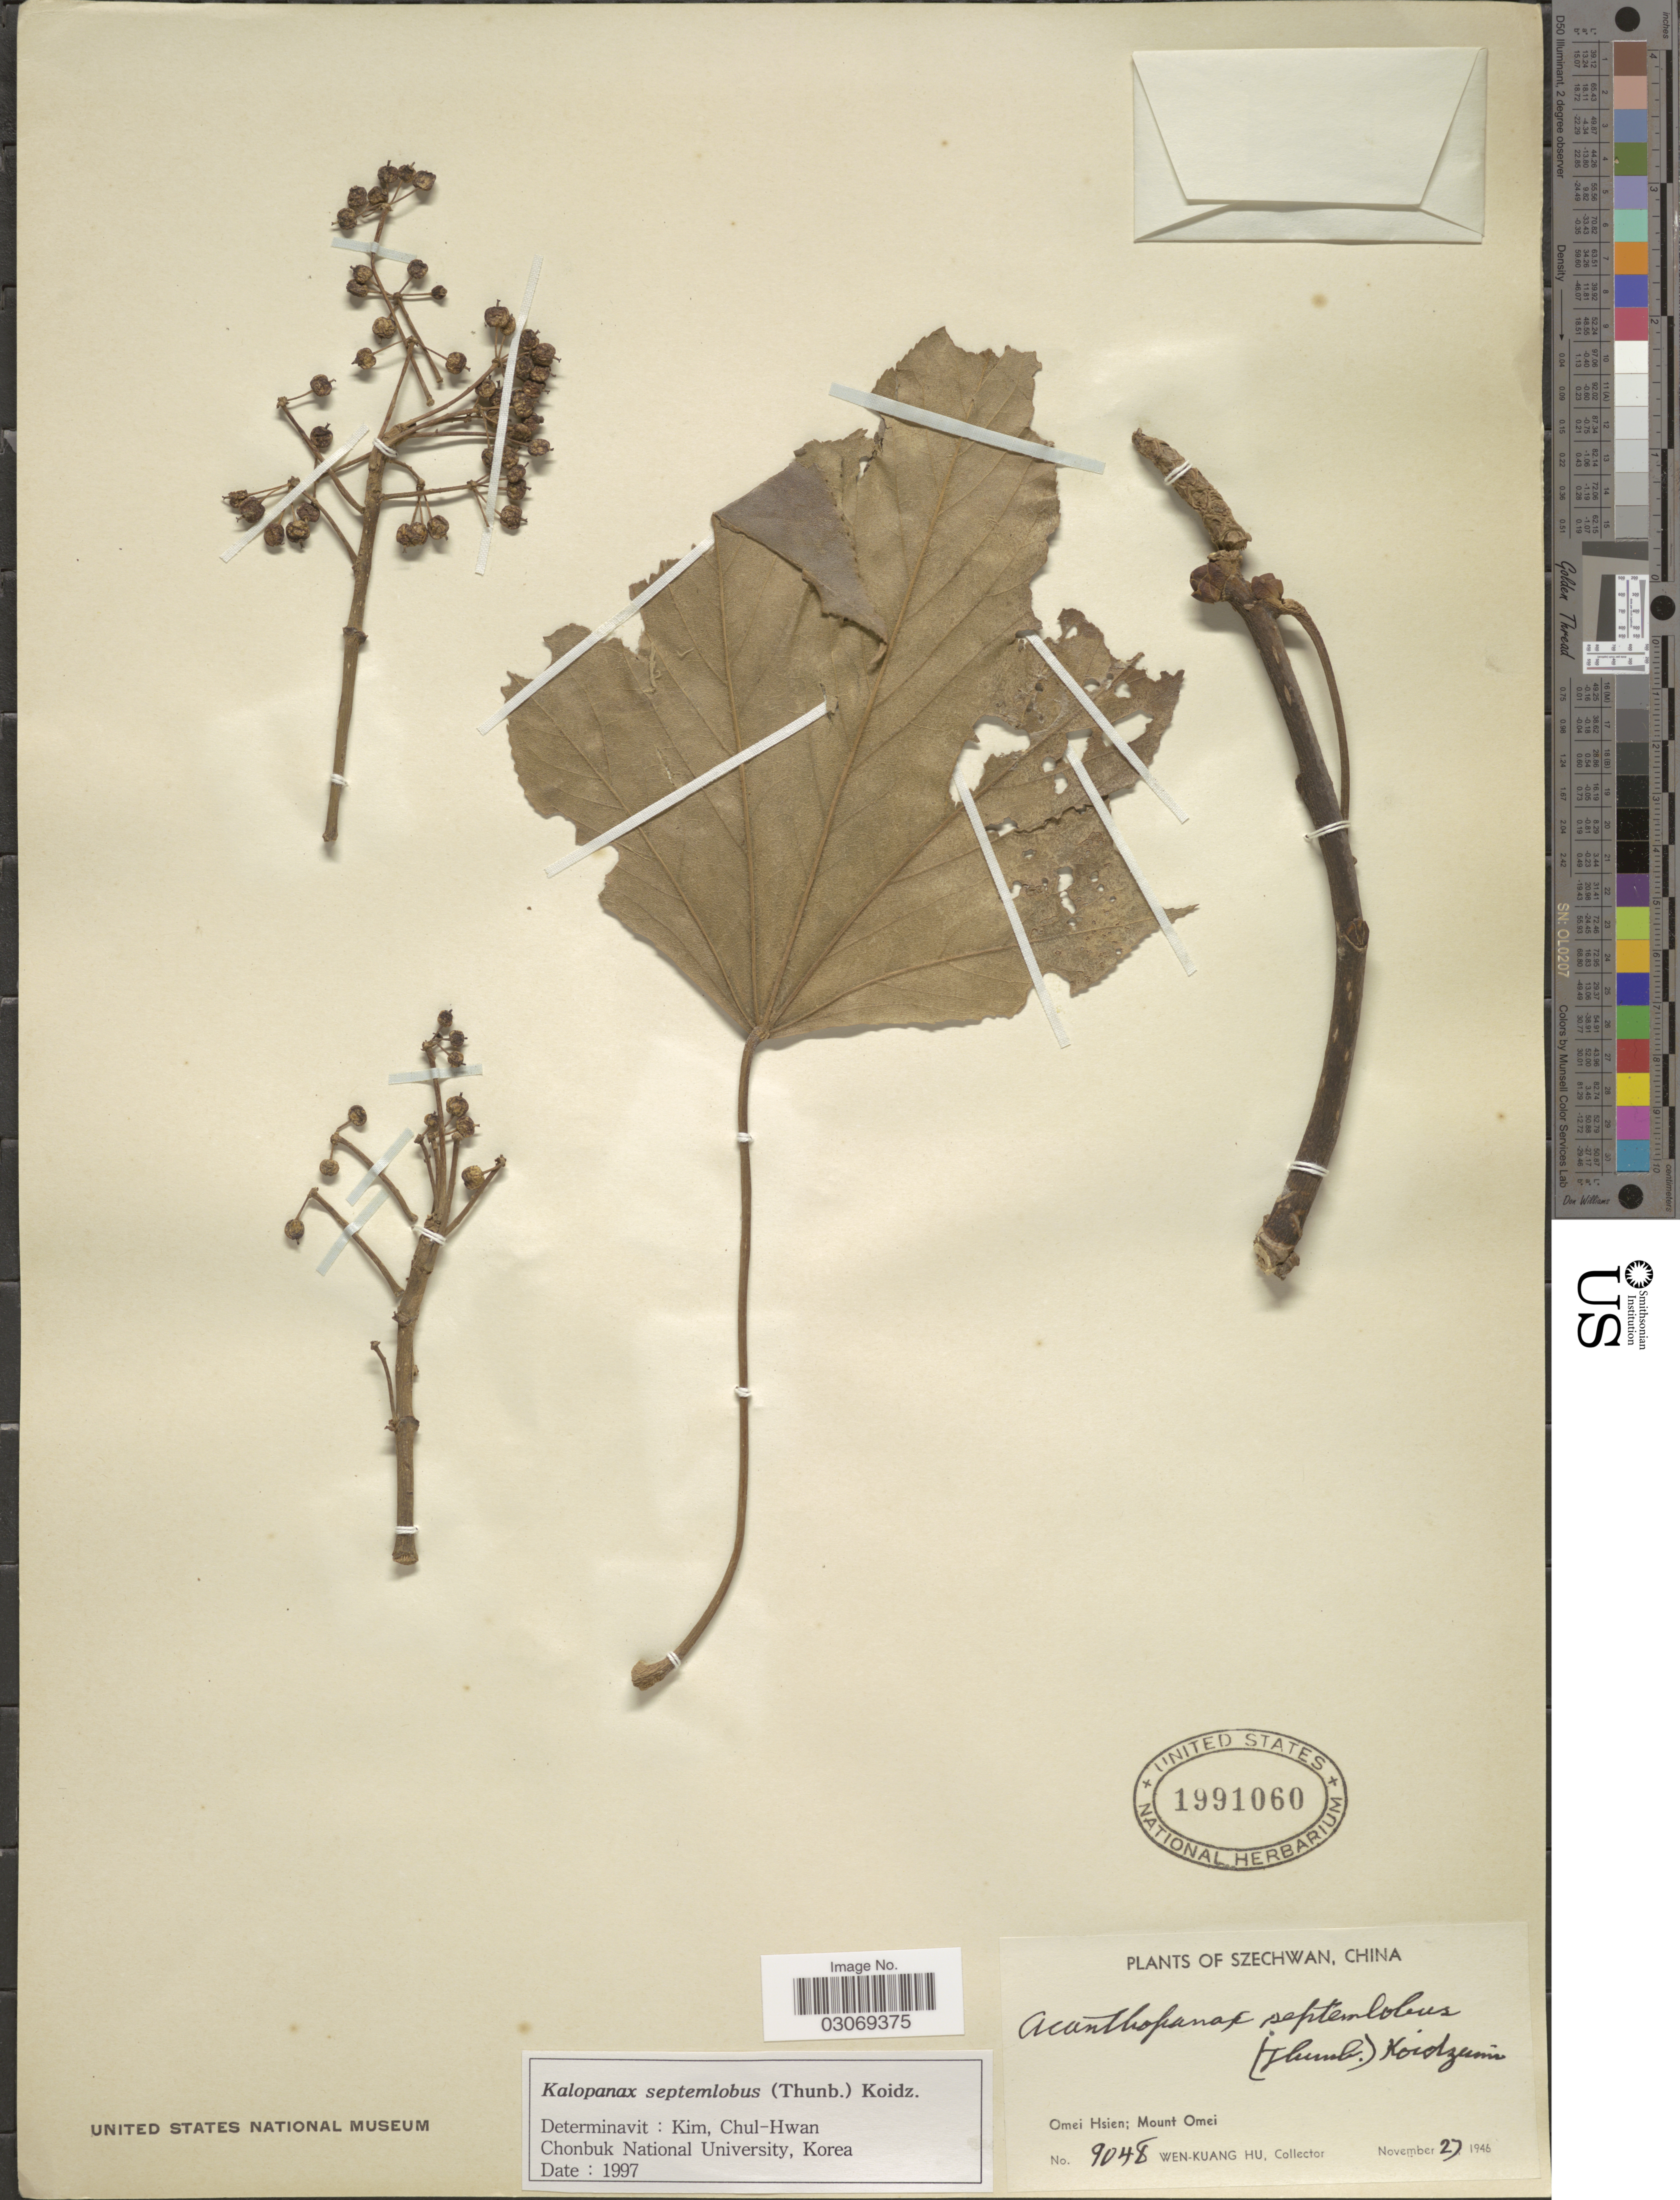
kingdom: Plantae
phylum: Tracheophyta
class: Magnoliopsida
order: Apiales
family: Araliaceae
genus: Kalopanax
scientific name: Kalopanax septemlobus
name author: (Thunb.) Koidz.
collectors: W. K. Hu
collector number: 9048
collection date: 1946-11-27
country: China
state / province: Sichuan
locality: Szechwan. Omei Hsien; Mount Omei.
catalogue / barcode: US 1991060